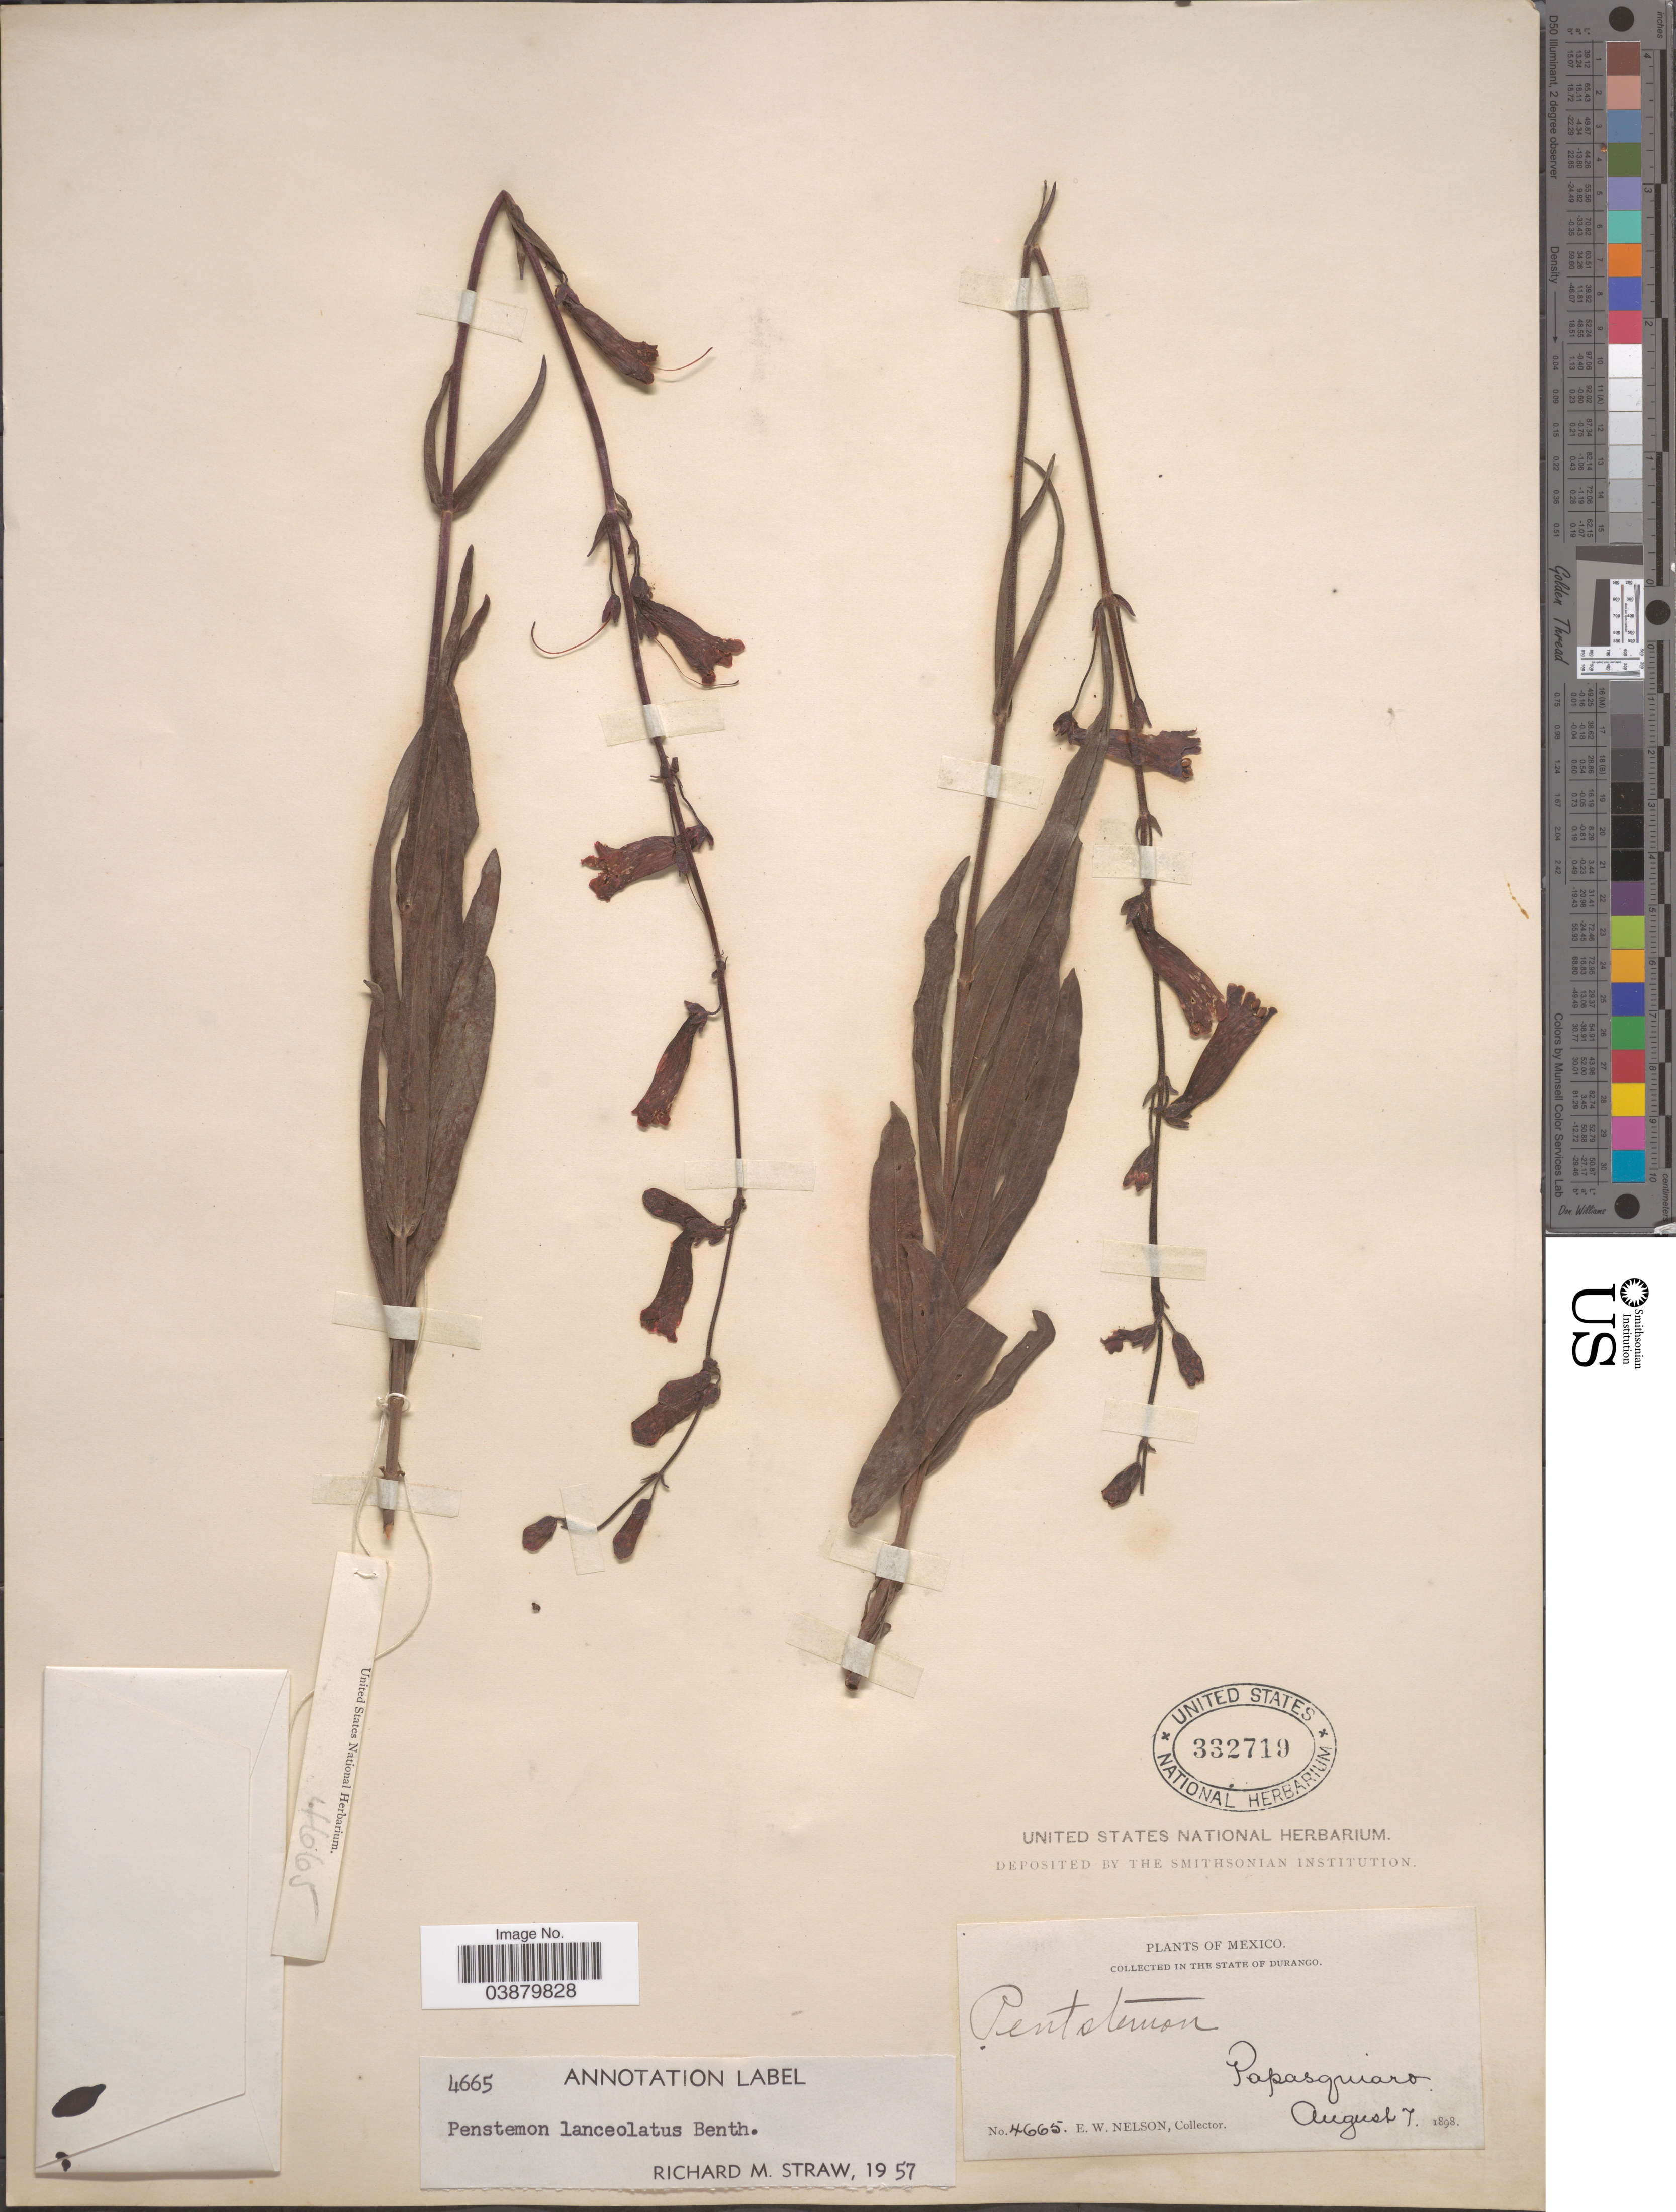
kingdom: Plantae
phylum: Tracheophyta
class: Magnoliopsida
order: Lamiales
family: Plantaginaceae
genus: Penstemon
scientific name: Penstemon lanceolatus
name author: Benth.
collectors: E. W. Nelson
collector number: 4665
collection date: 1898-08-07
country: Mexico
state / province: Durango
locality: Papasquiaro.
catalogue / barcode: US 332719